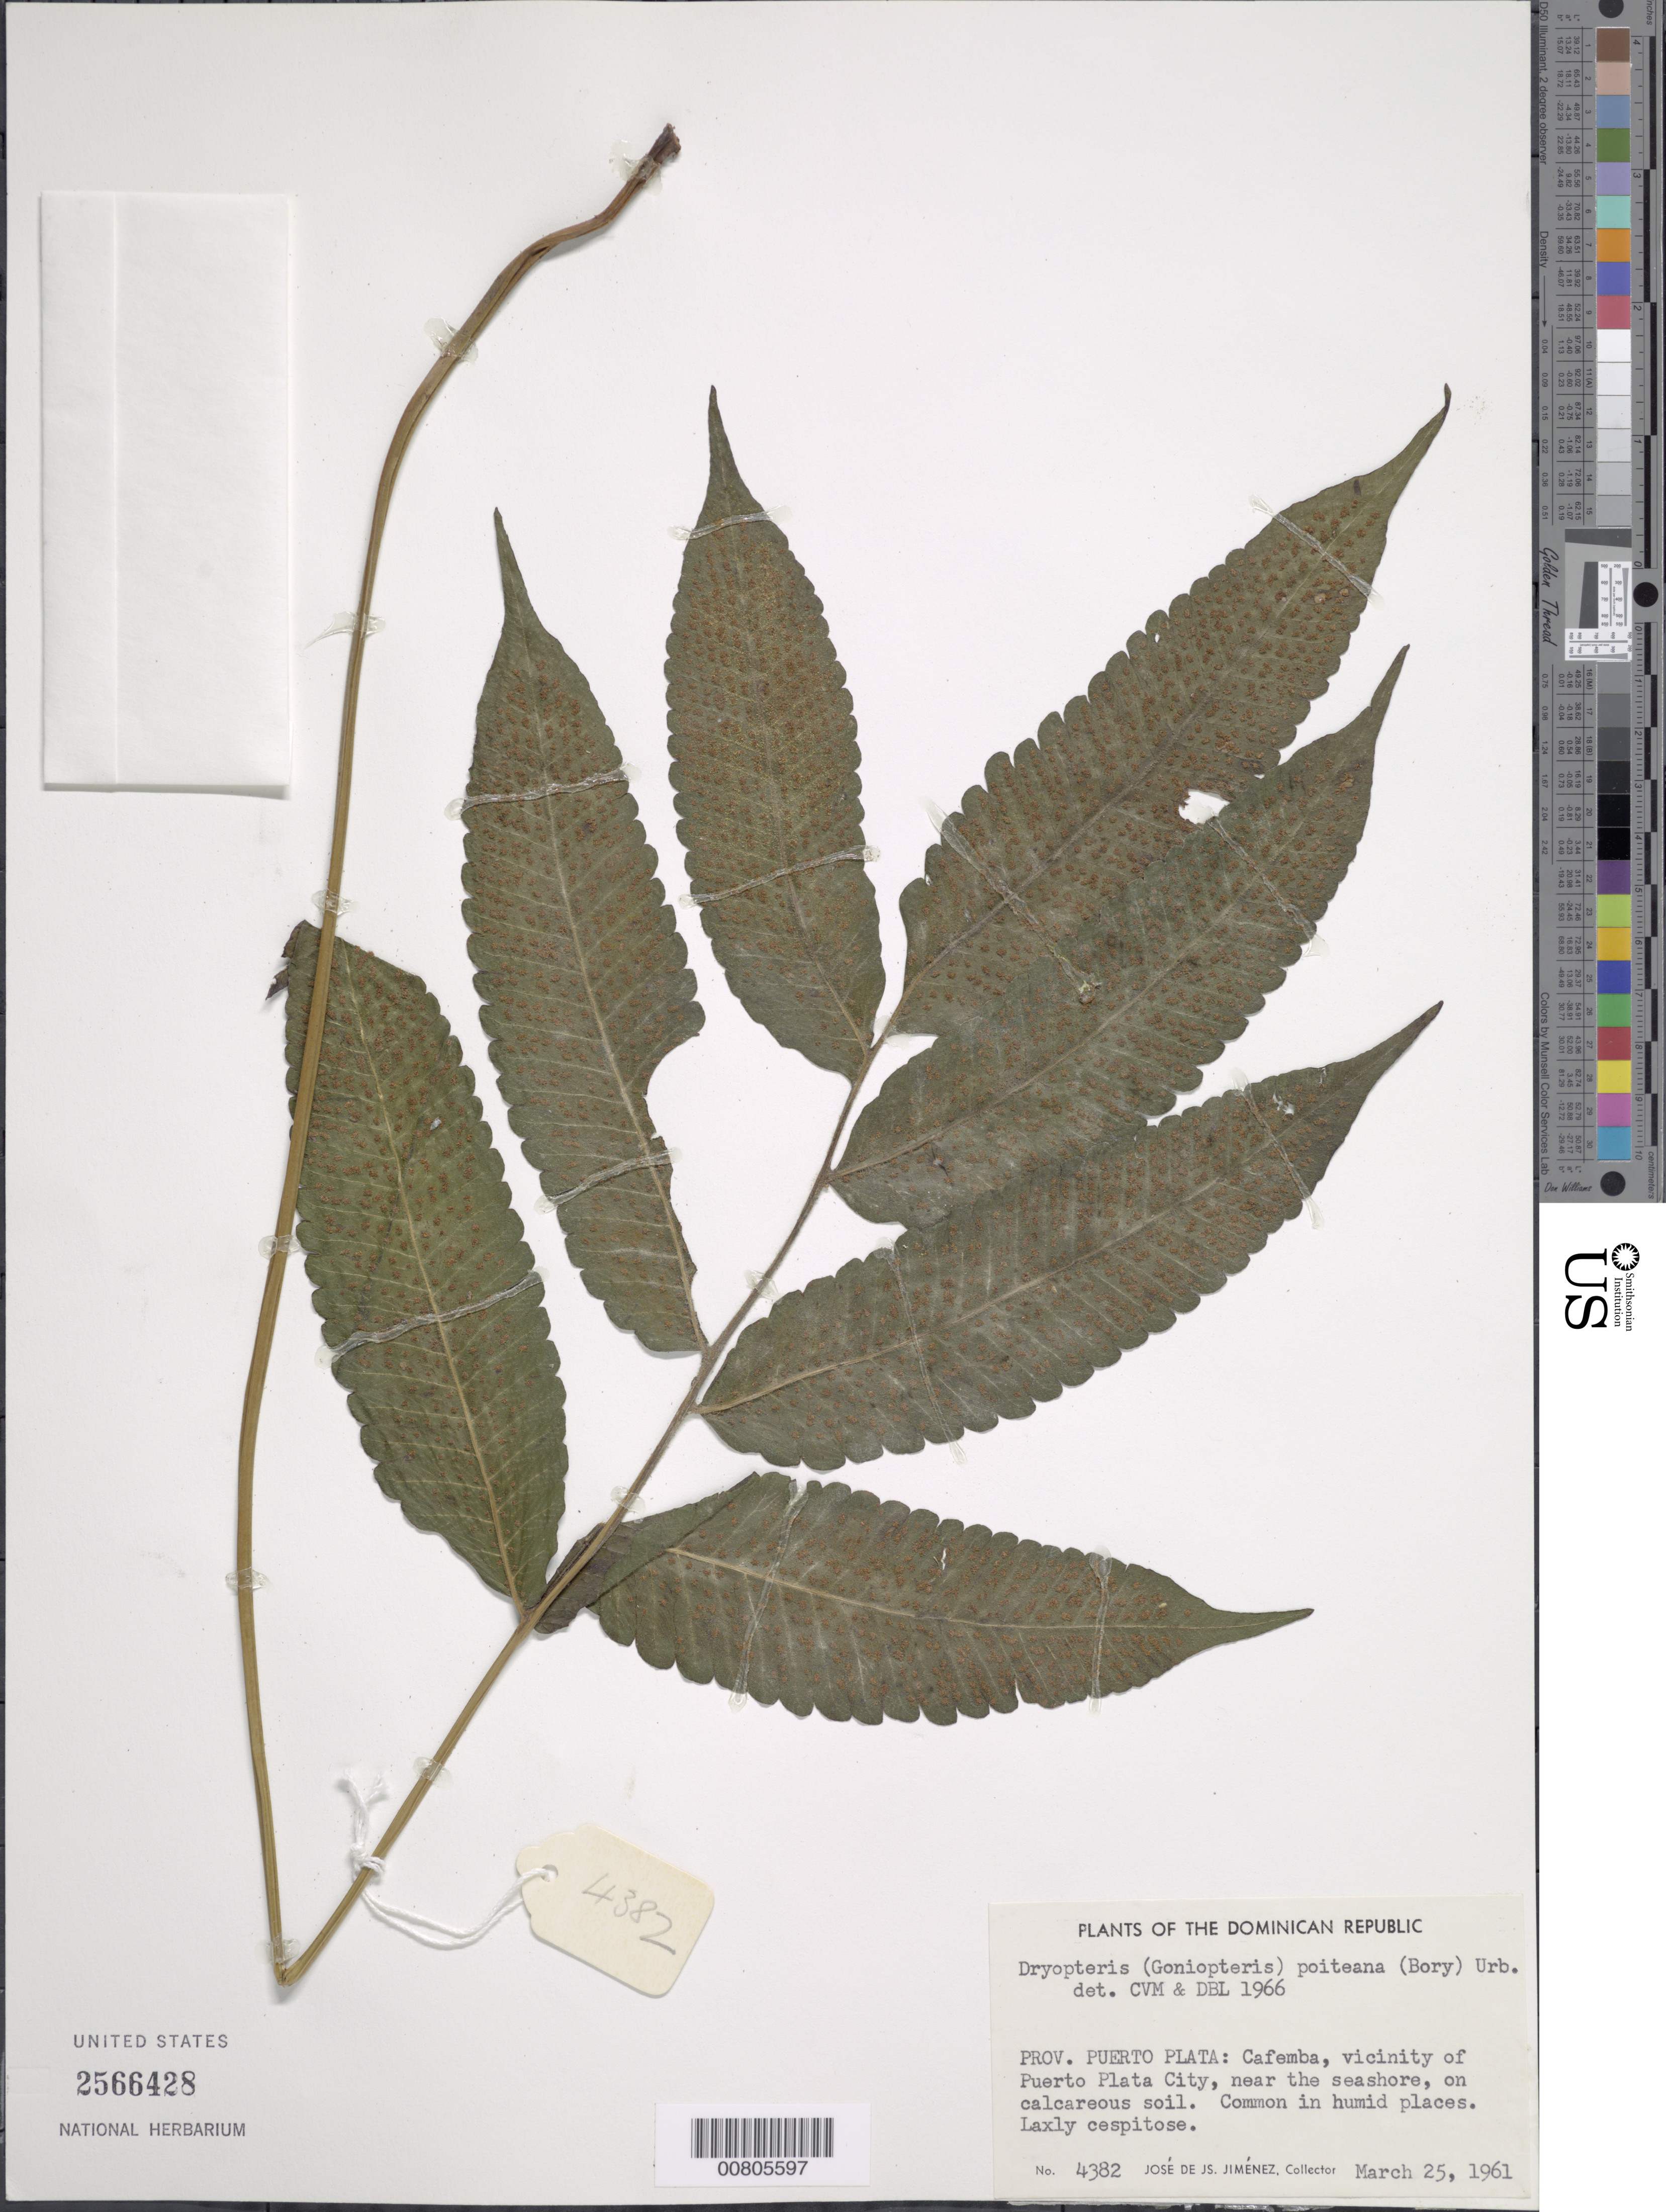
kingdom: Plantae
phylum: Tracheophyta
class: Polypodiopsida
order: Polypodiales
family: Thelypteridaceae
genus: Goniopteris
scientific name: Goniopteris poiteana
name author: (Bory) Ching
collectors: J. J. Jiménez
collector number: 4382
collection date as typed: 25 Mar 1961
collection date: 1961-03-25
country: Dominican Republic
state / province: Puerto Plata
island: Hispaniola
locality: Cafemba, vicinity of Puerto Plata City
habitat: Near seashore, calcareous soil, humid places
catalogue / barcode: US 2566428